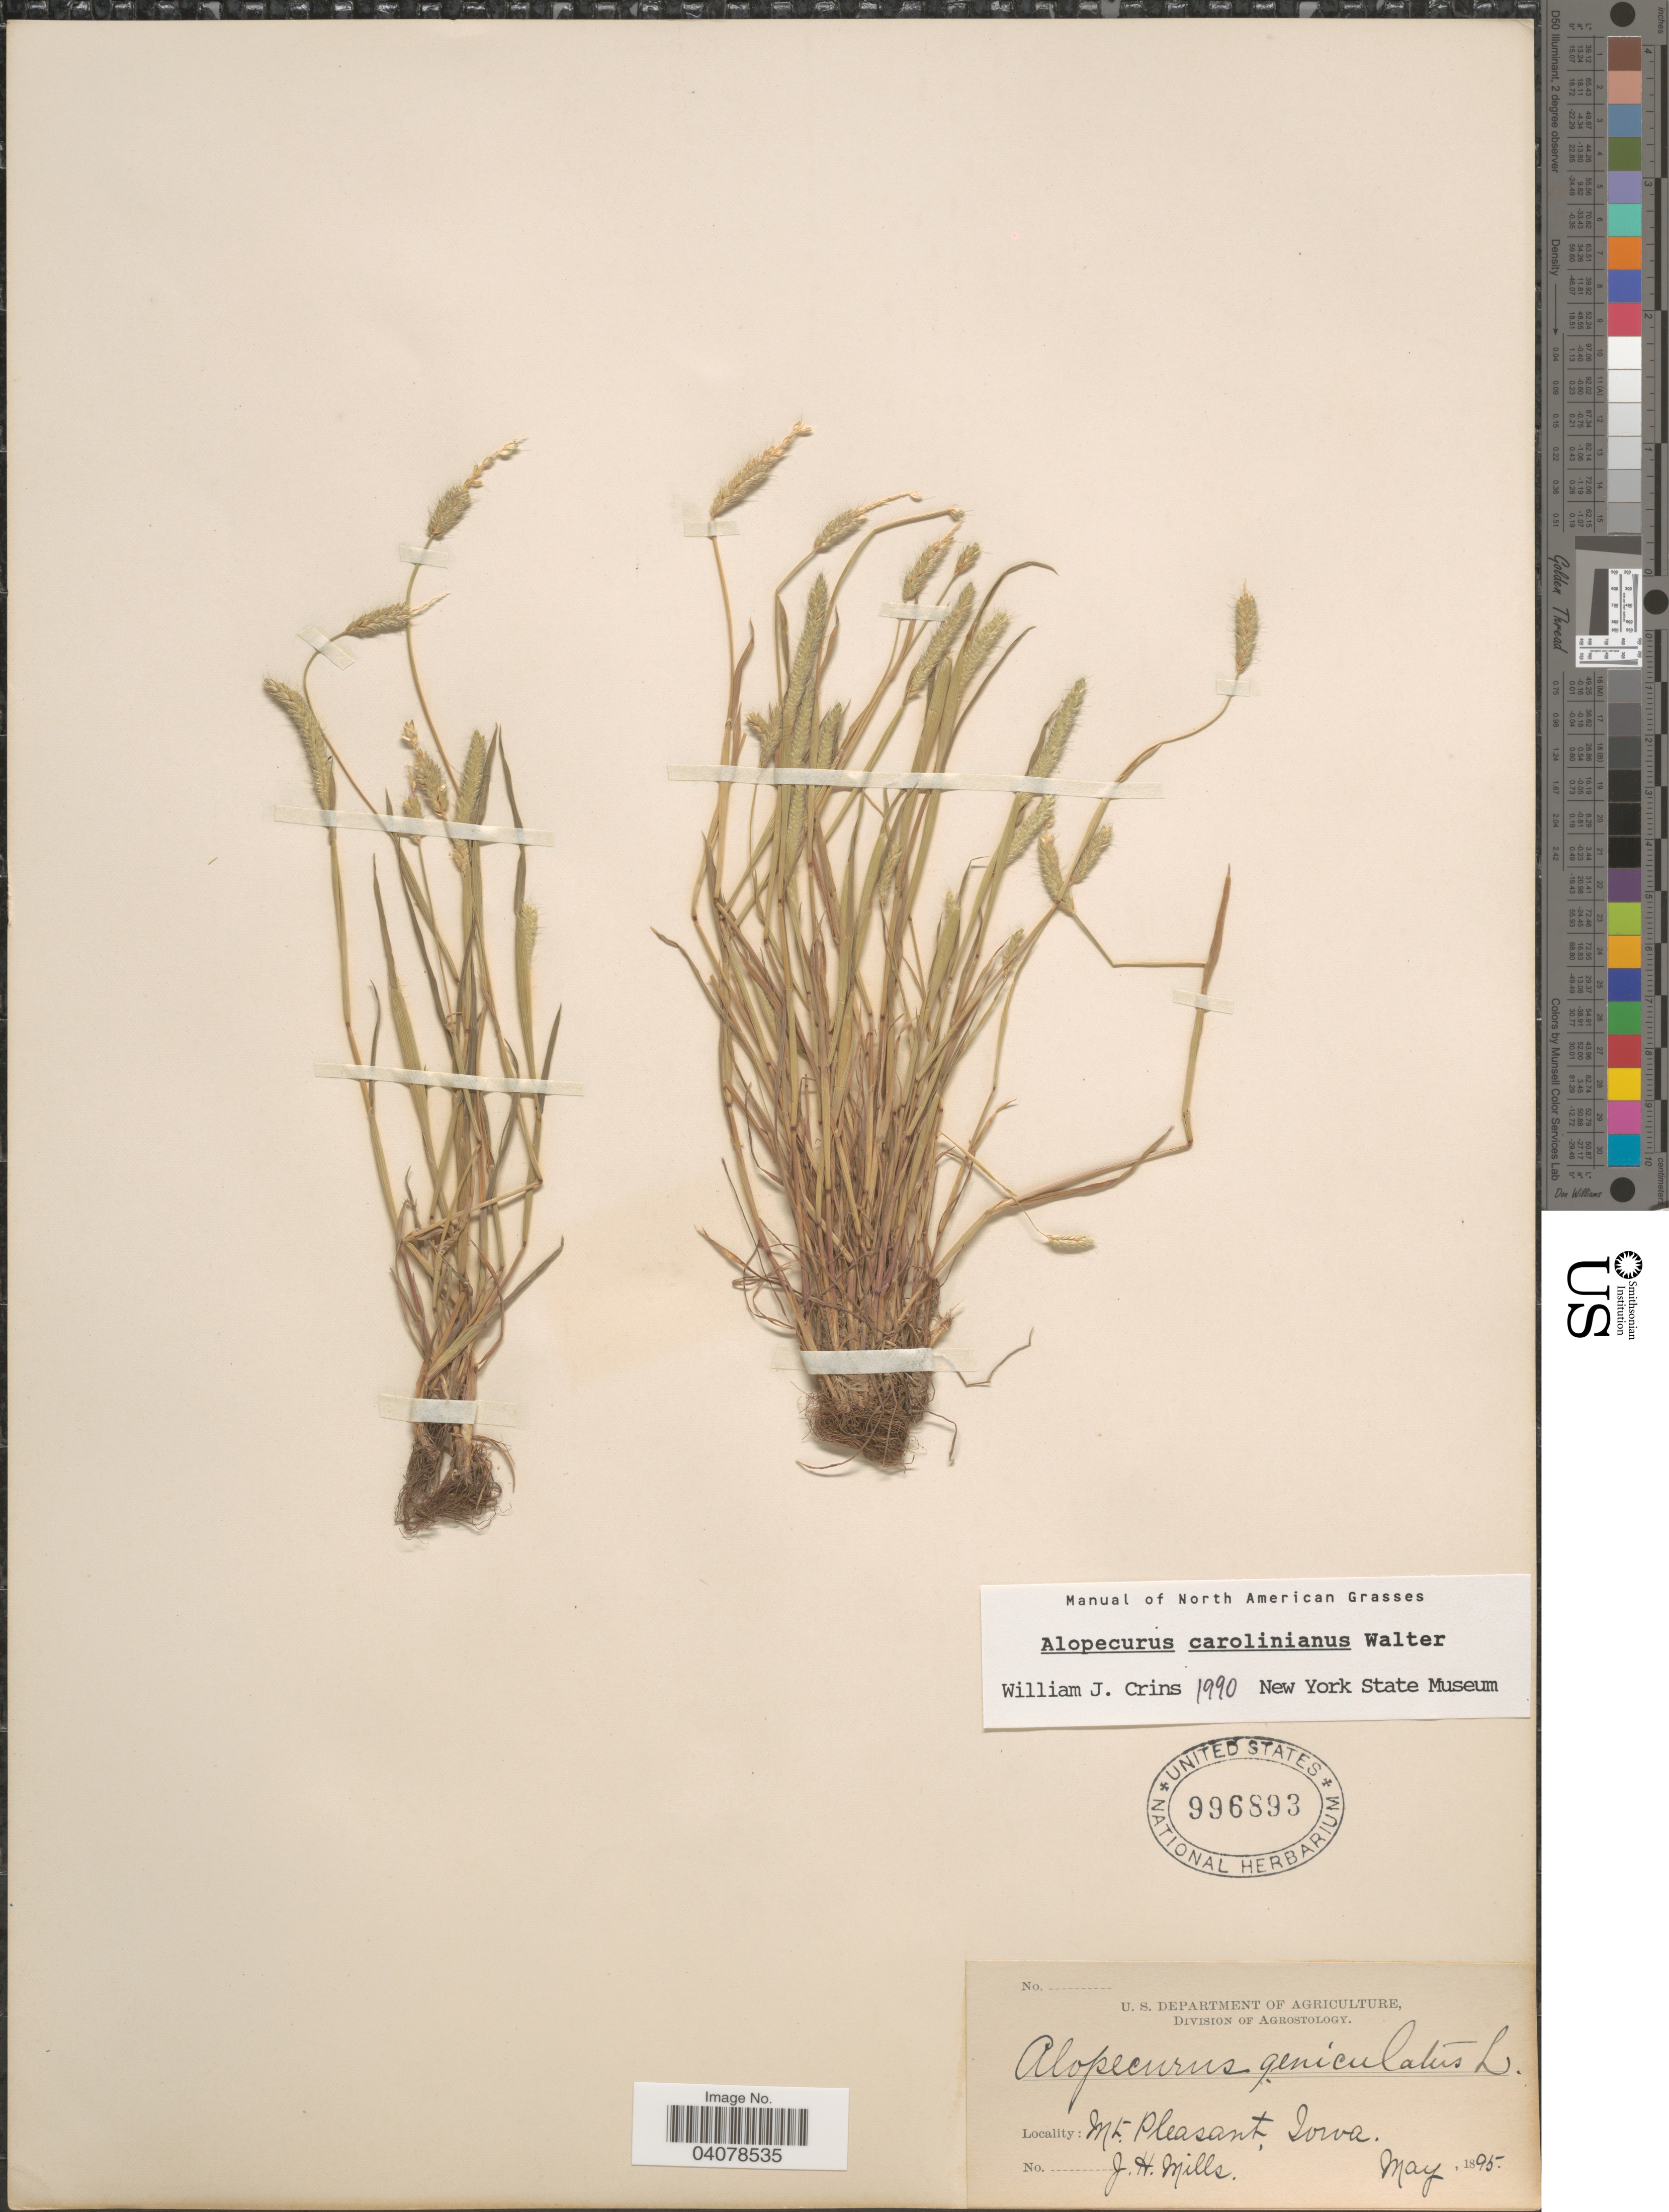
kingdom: Plantae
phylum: Tracheophyta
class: Liliopsida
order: Poales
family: Poaceae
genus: Alopecurus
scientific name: Alopecurus carolinianus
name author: Walter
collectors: J. Mills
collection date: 1895-05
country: United States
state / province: Iowa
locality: Mt. Pleasant.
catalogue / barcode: US 996893